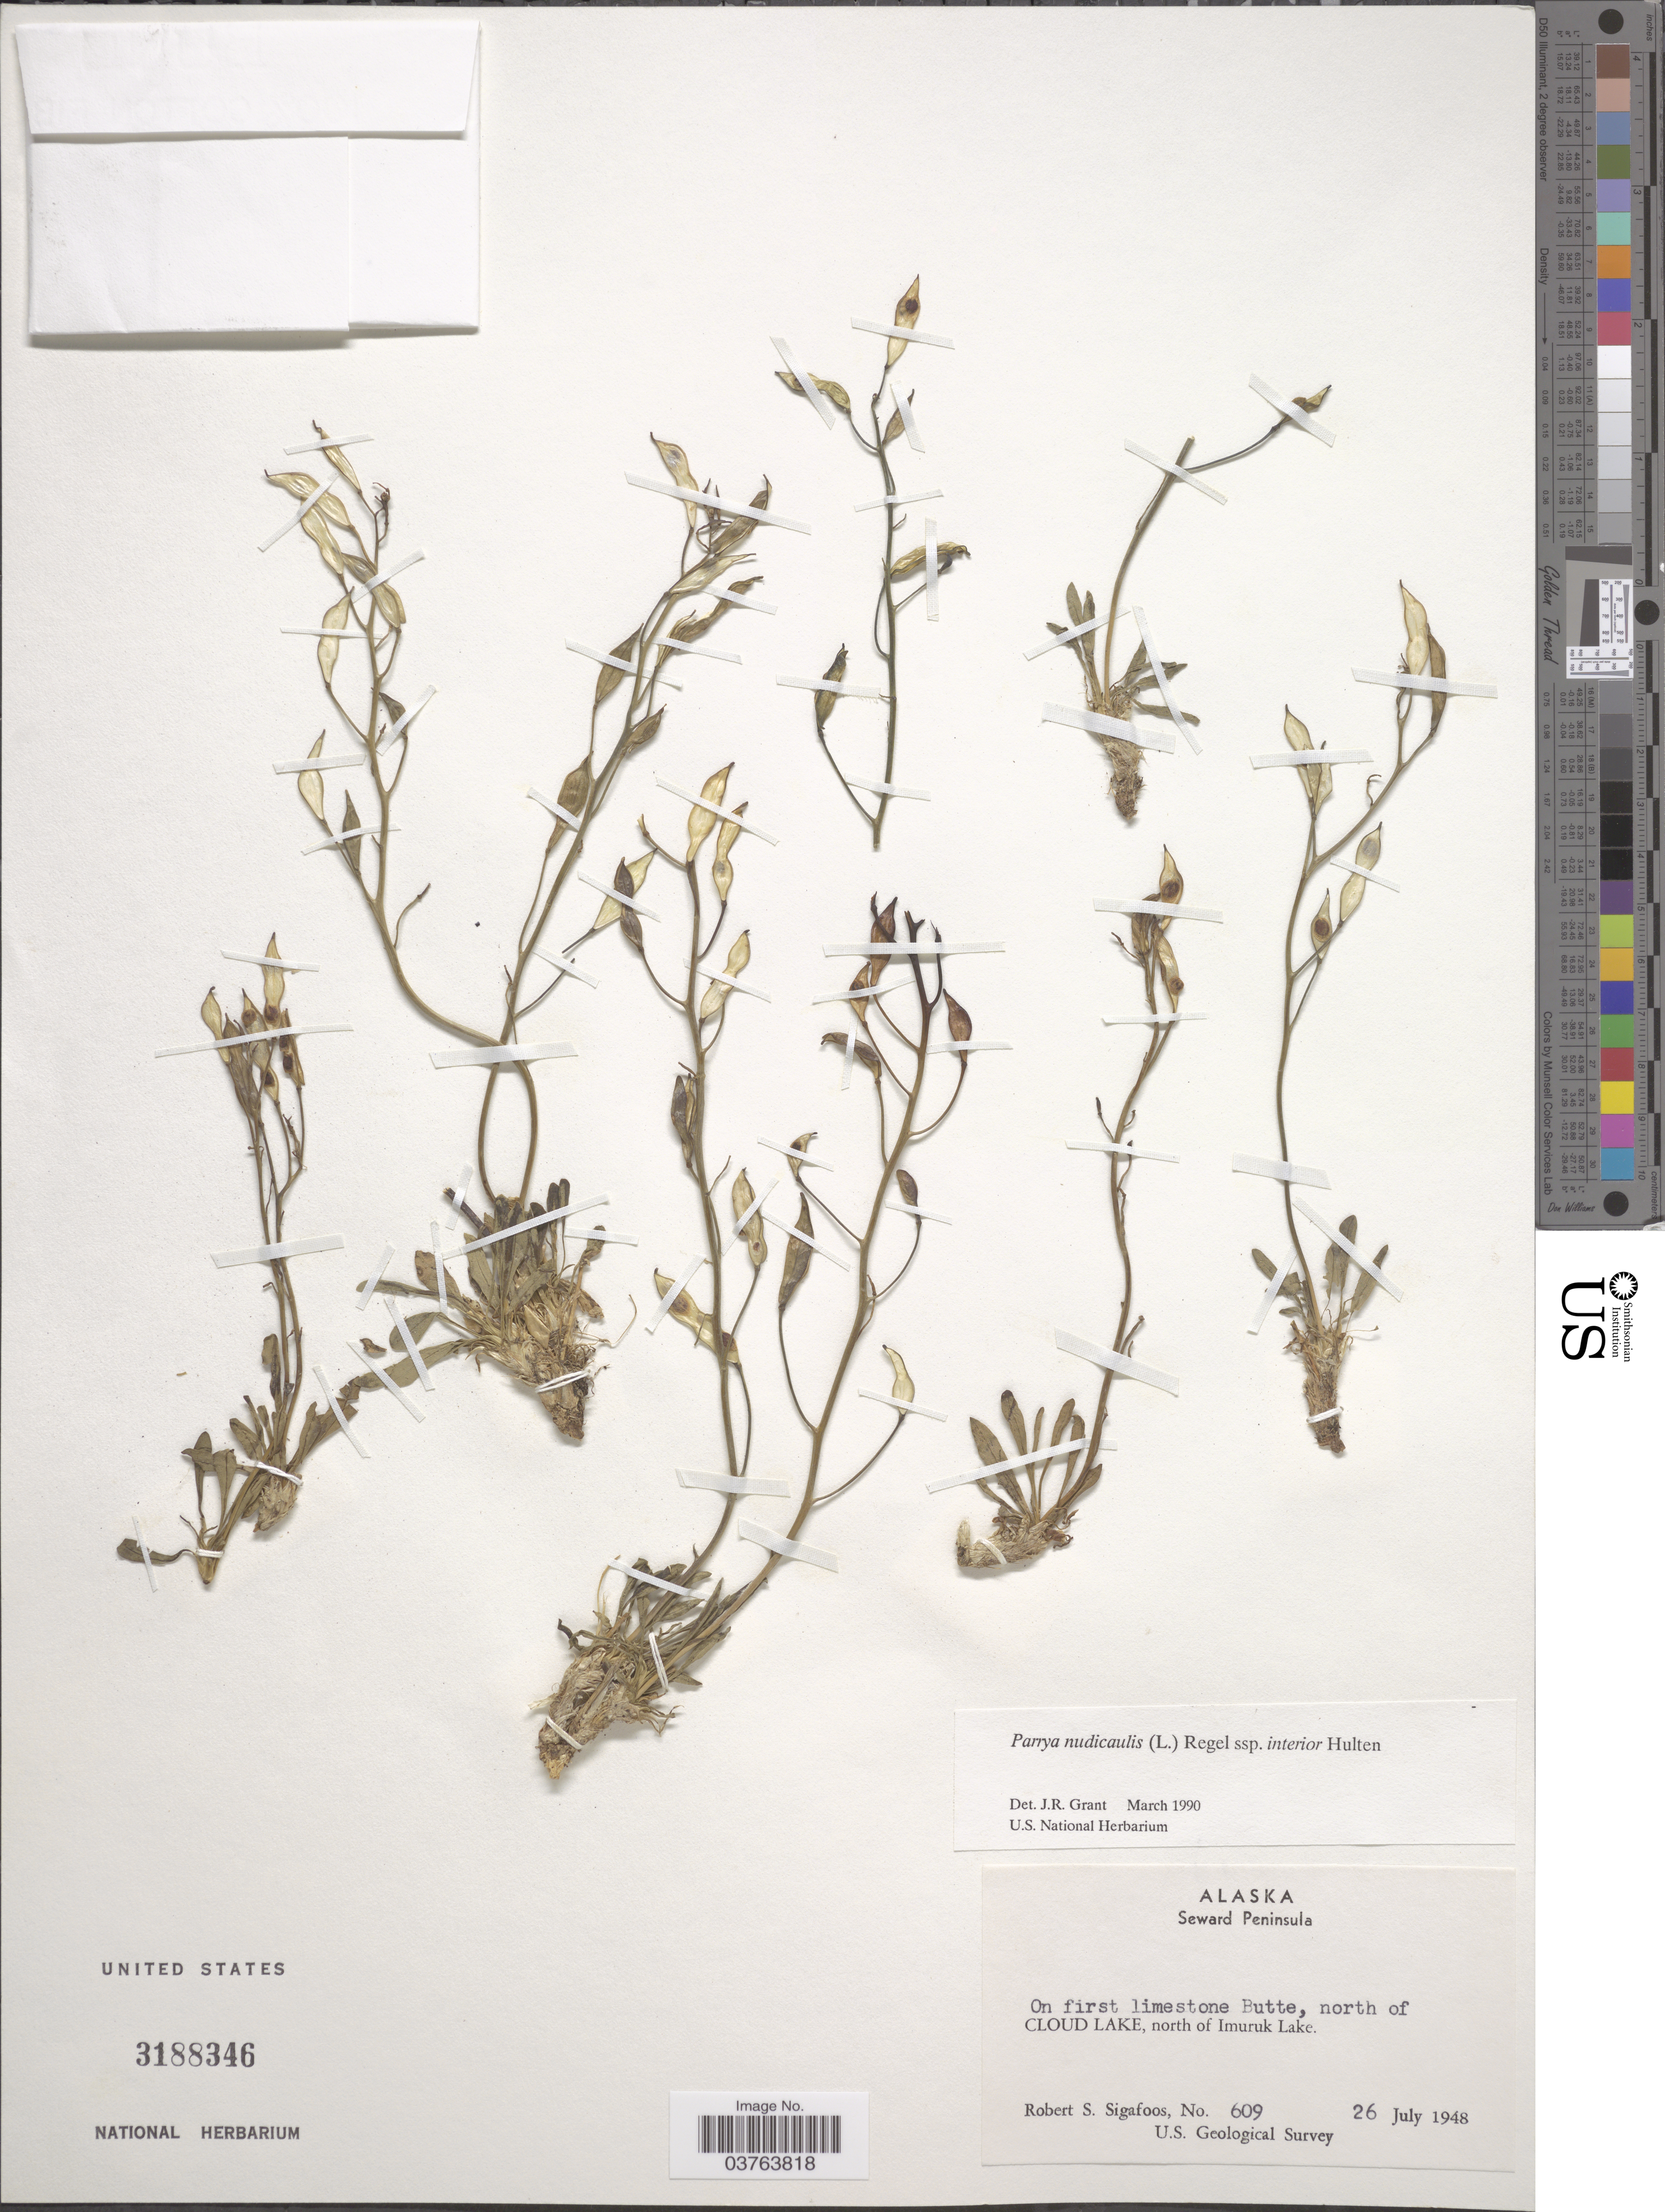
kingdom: Plantae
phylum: Tracheophyta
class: Magnoliopsida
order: Brassicales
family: Brassicaceae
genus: Parrya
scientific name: Parrya nudicaulis subsp. interior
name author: Hultén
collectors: R. Sigafoos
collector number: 609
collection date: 1948-07-26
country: United States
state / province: Alaska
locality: Seward Peninsula. On first limestone Butte, north of Cloud Lake, north of Imuruk Lake.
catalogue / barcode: US 3188346